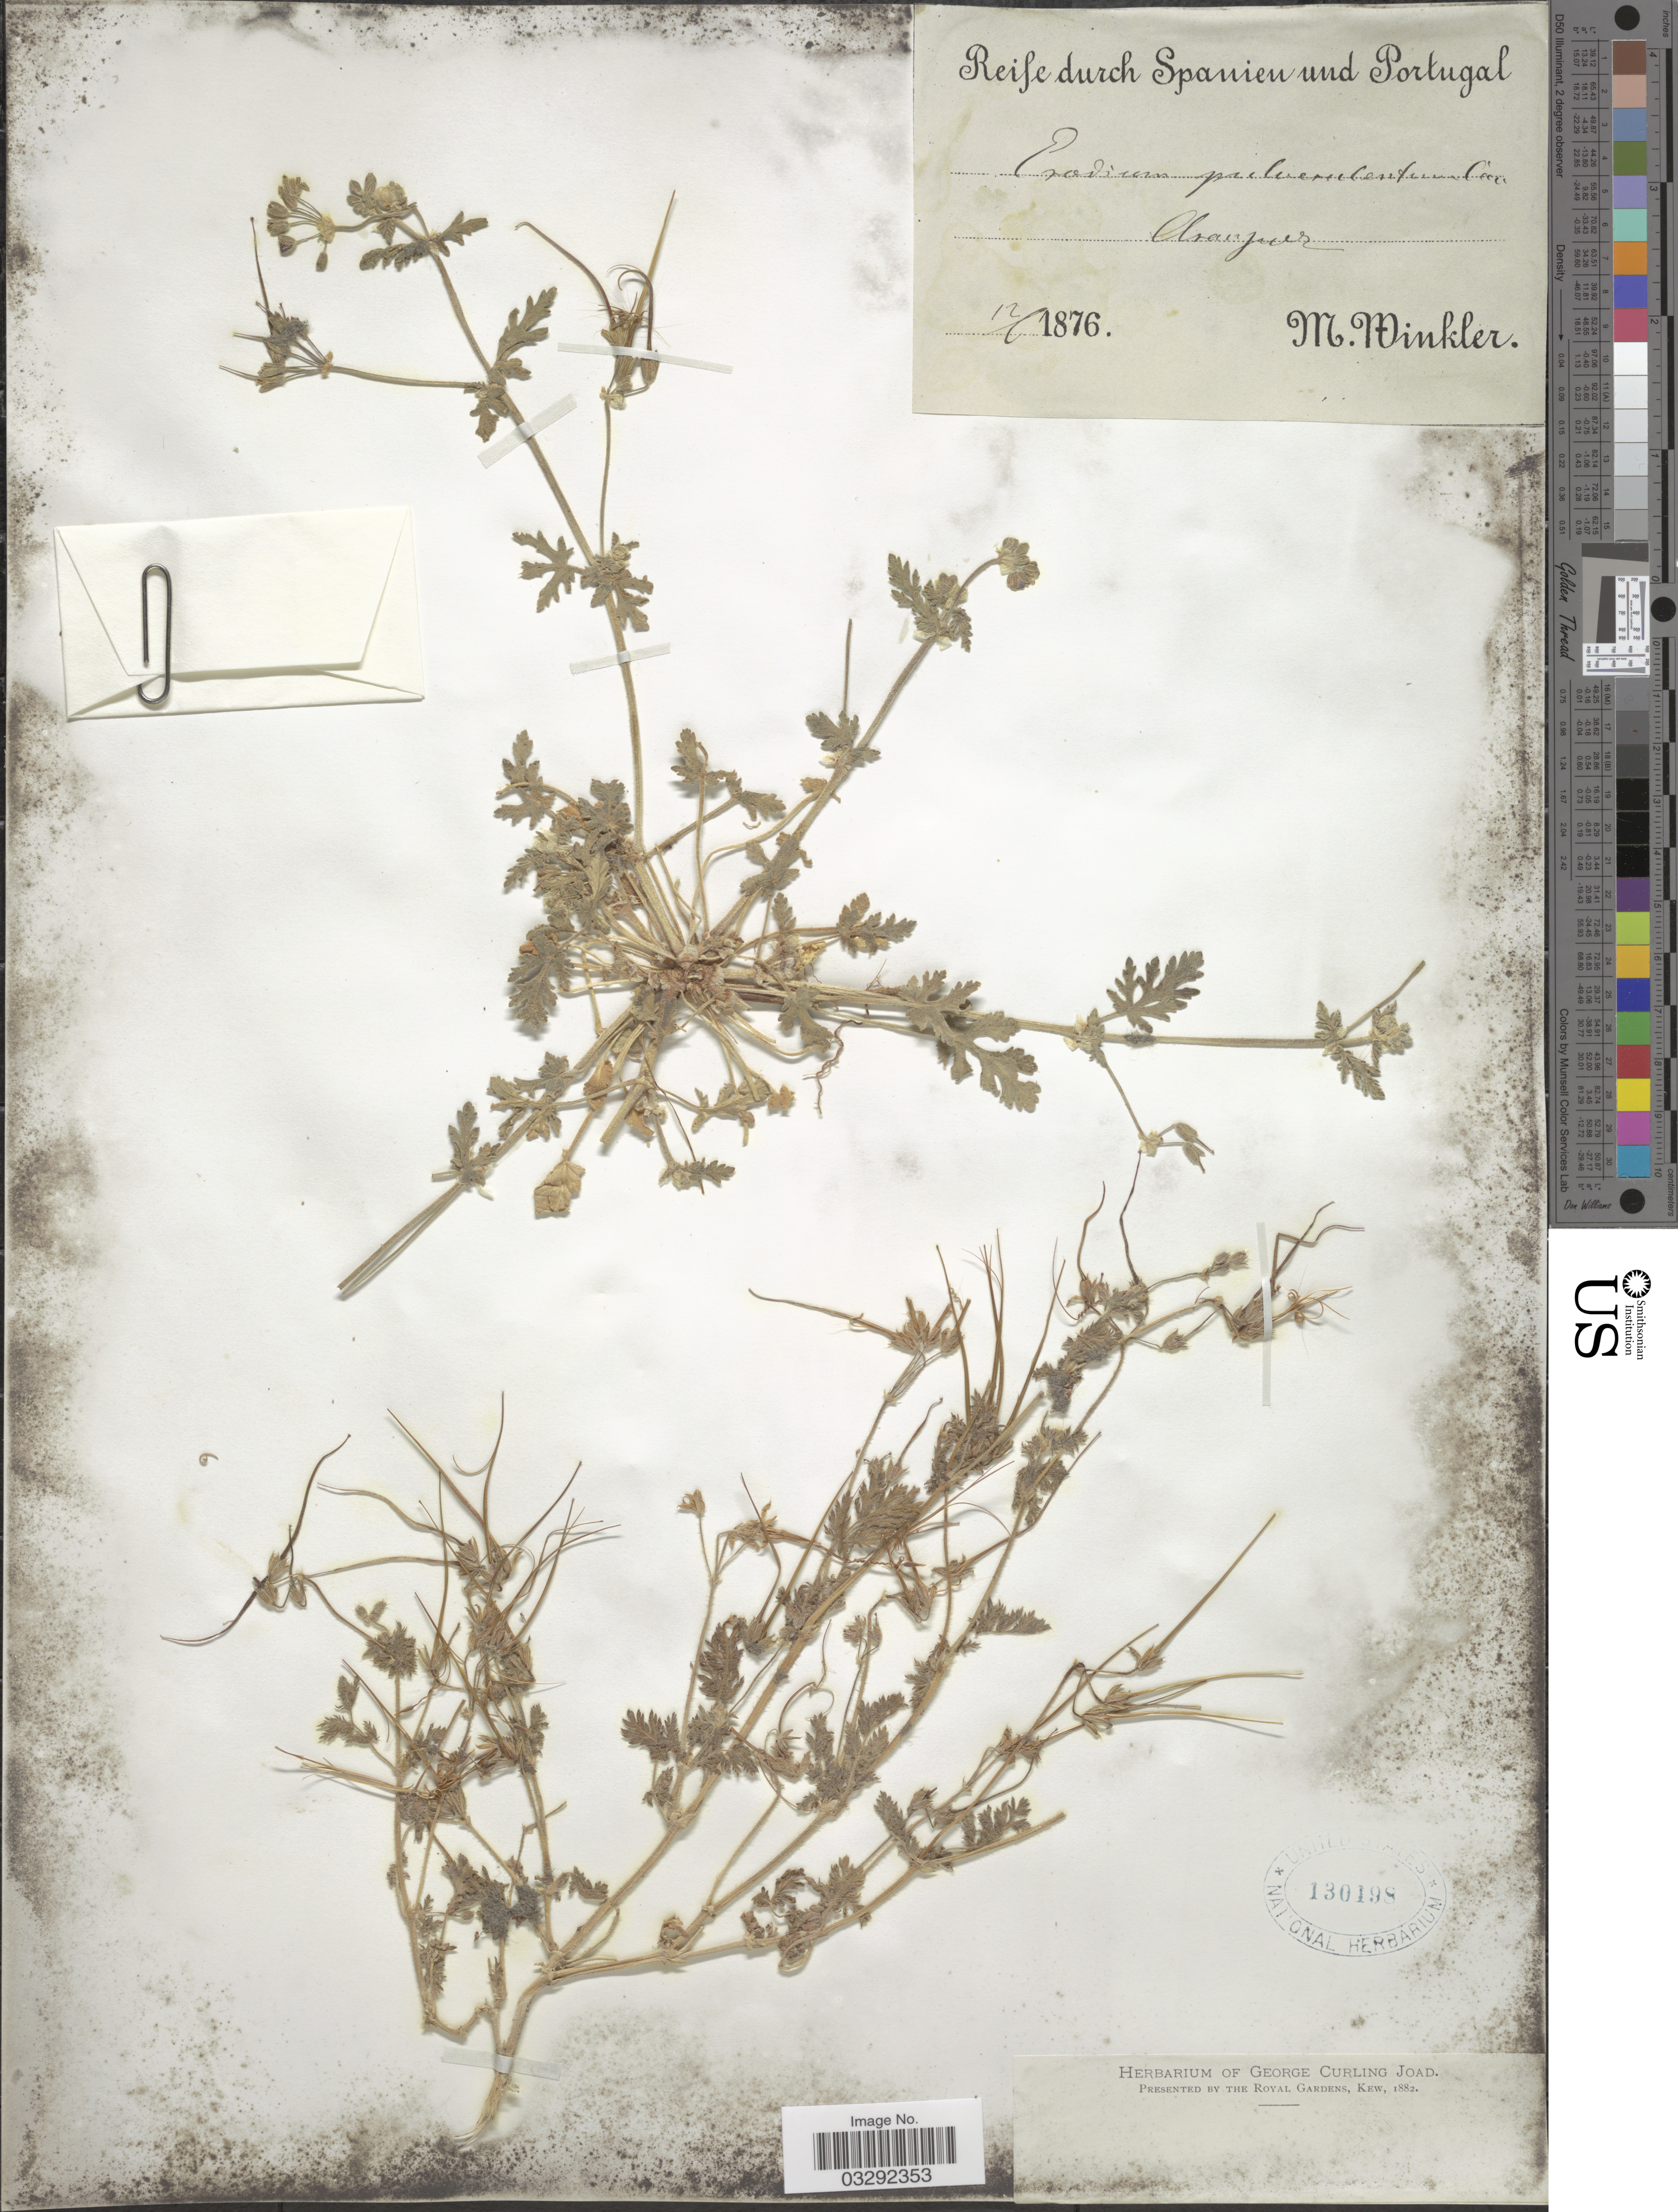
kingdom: Plantae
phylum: Tracheophyta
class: Magnoliopsida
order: Geraniales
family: Geraniaceae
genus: Erodium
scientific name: Erodium pulverulentum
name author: Willd.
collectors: M. Winkler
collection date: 1876-01-12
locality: Spanien und Portugal. Aranjuer [interpreted].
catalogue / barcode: US 130198